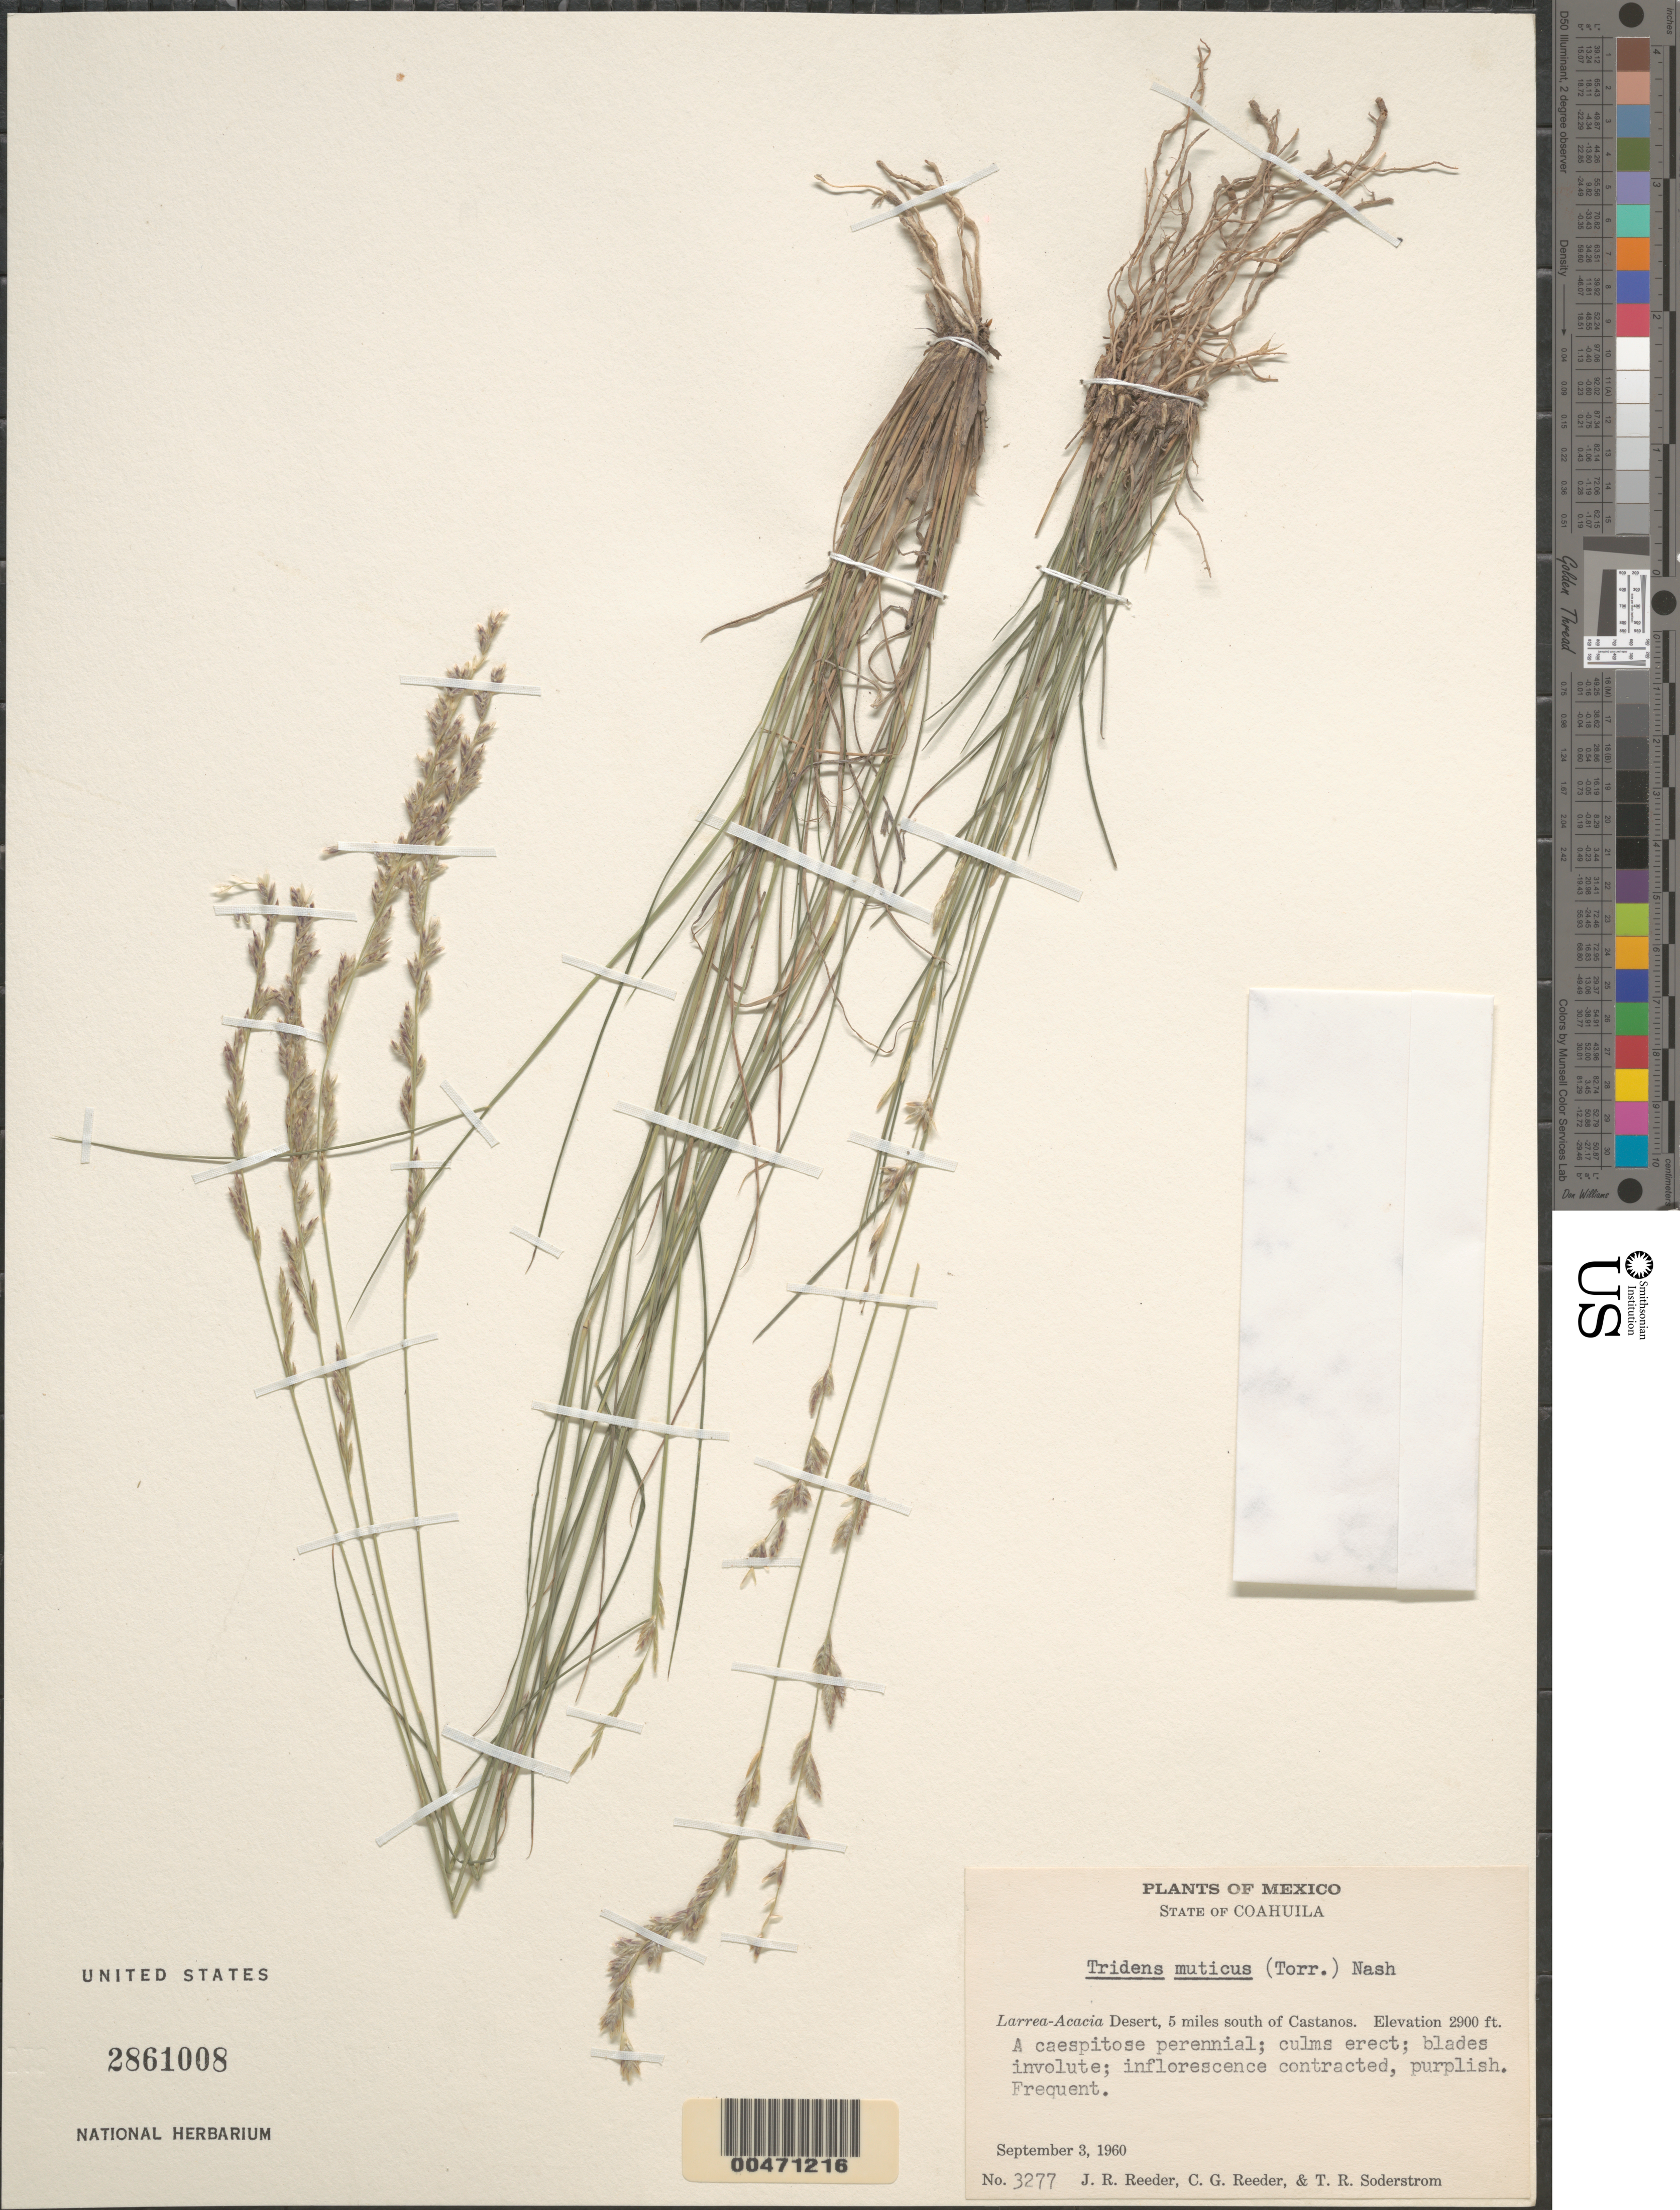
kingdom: Plantae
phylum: Tracheophyta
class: Liliopsida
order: Poales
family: Poaceae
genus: Tridens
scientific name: Tridens muticus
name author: (Torr.) Nash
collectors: J. R. Reeder, C. G. Reeder & T. R. Soderstrom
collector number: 3277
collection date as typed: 3 Sep 1960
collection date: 1960-09-03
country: Mexico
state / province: Coahuila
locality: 5 mi S of Castanos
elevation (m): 884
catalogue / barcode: US 2861008